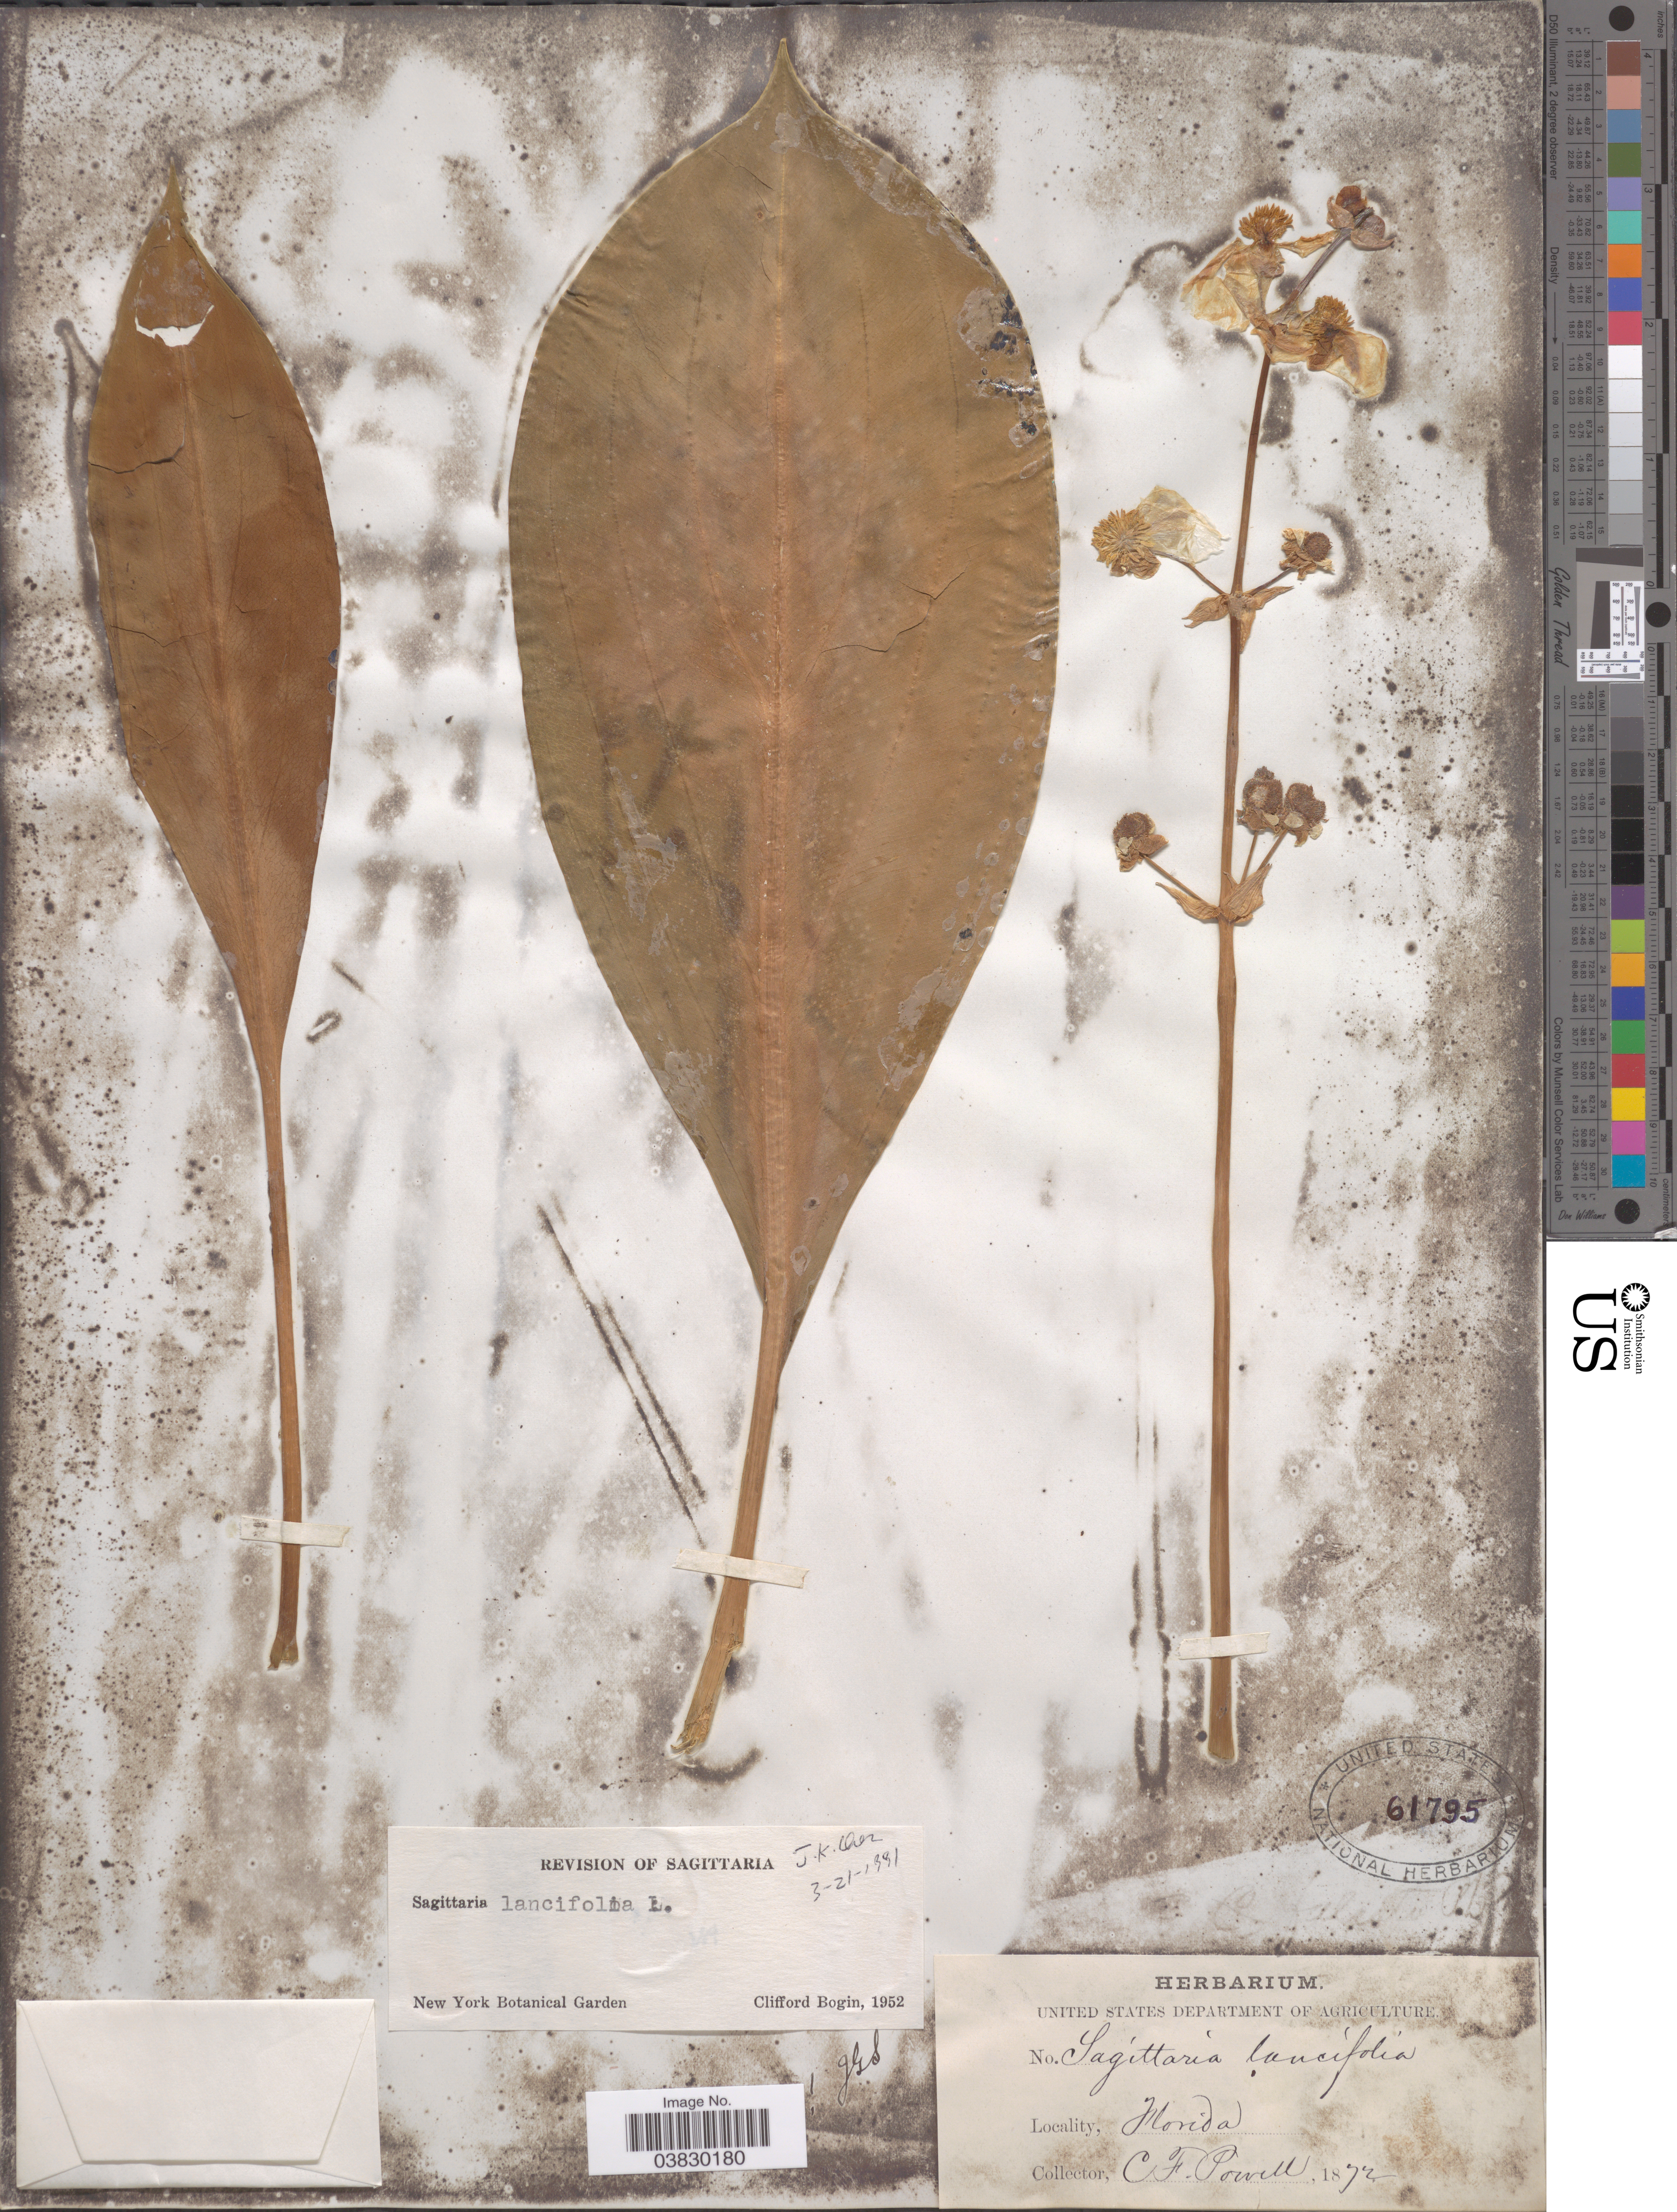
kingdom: Plantae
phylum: Tracheophyta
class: Liliopsida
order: Alismatales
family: Alismataceae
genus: Sagittaria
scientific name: Sagittaria lancifolia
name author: L.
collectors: C. F. Powell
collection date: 1872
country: United States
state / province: Florida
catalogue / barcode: US 61795